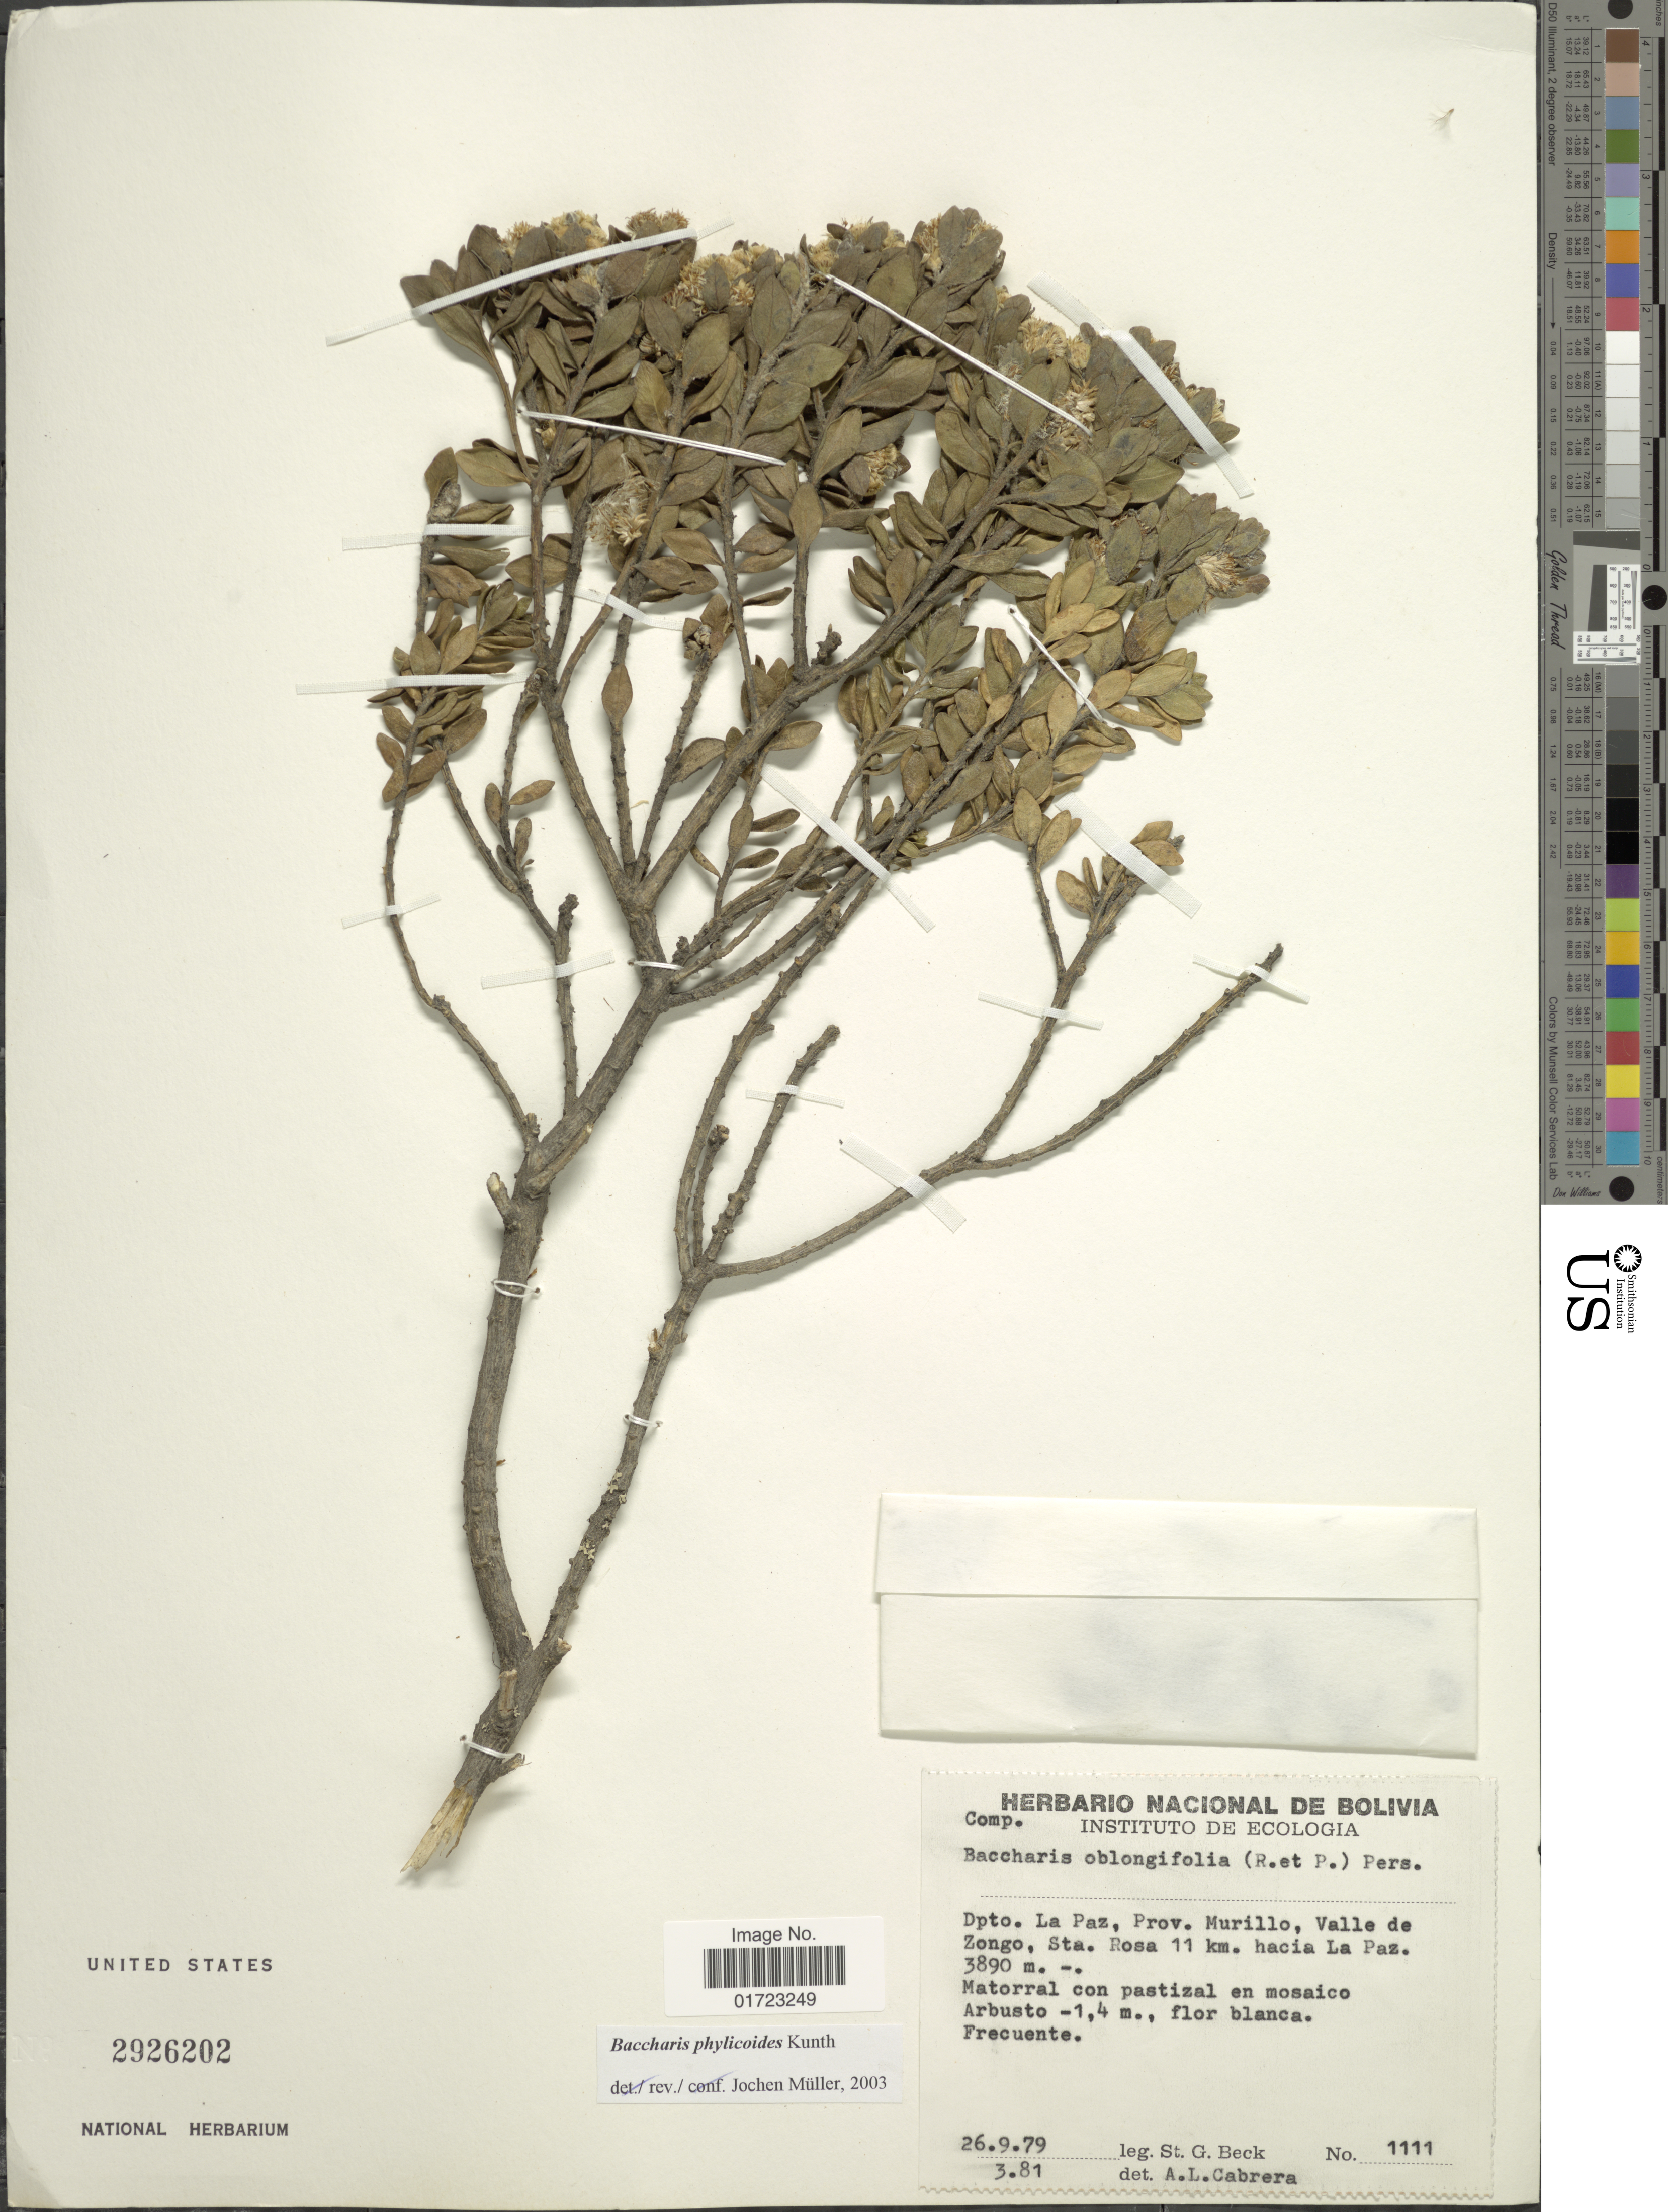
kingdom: Plantae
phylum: Tracheophyta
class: Magnoliopsida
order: Asterales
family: Asteraceae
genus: Baccharis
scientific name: Baccharis phylicoides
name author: Kunth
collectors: S. G. Beck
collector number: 1111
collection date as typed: Transcribed d/m/y: 26/9/79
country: Bolivia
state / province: La Paz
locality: Dpto. La Paz. Prov. Murillo, Valle de Zongo, Sta. Rosa 11 km. hacia La Paz.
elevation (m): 3890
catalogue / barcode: US 2926202